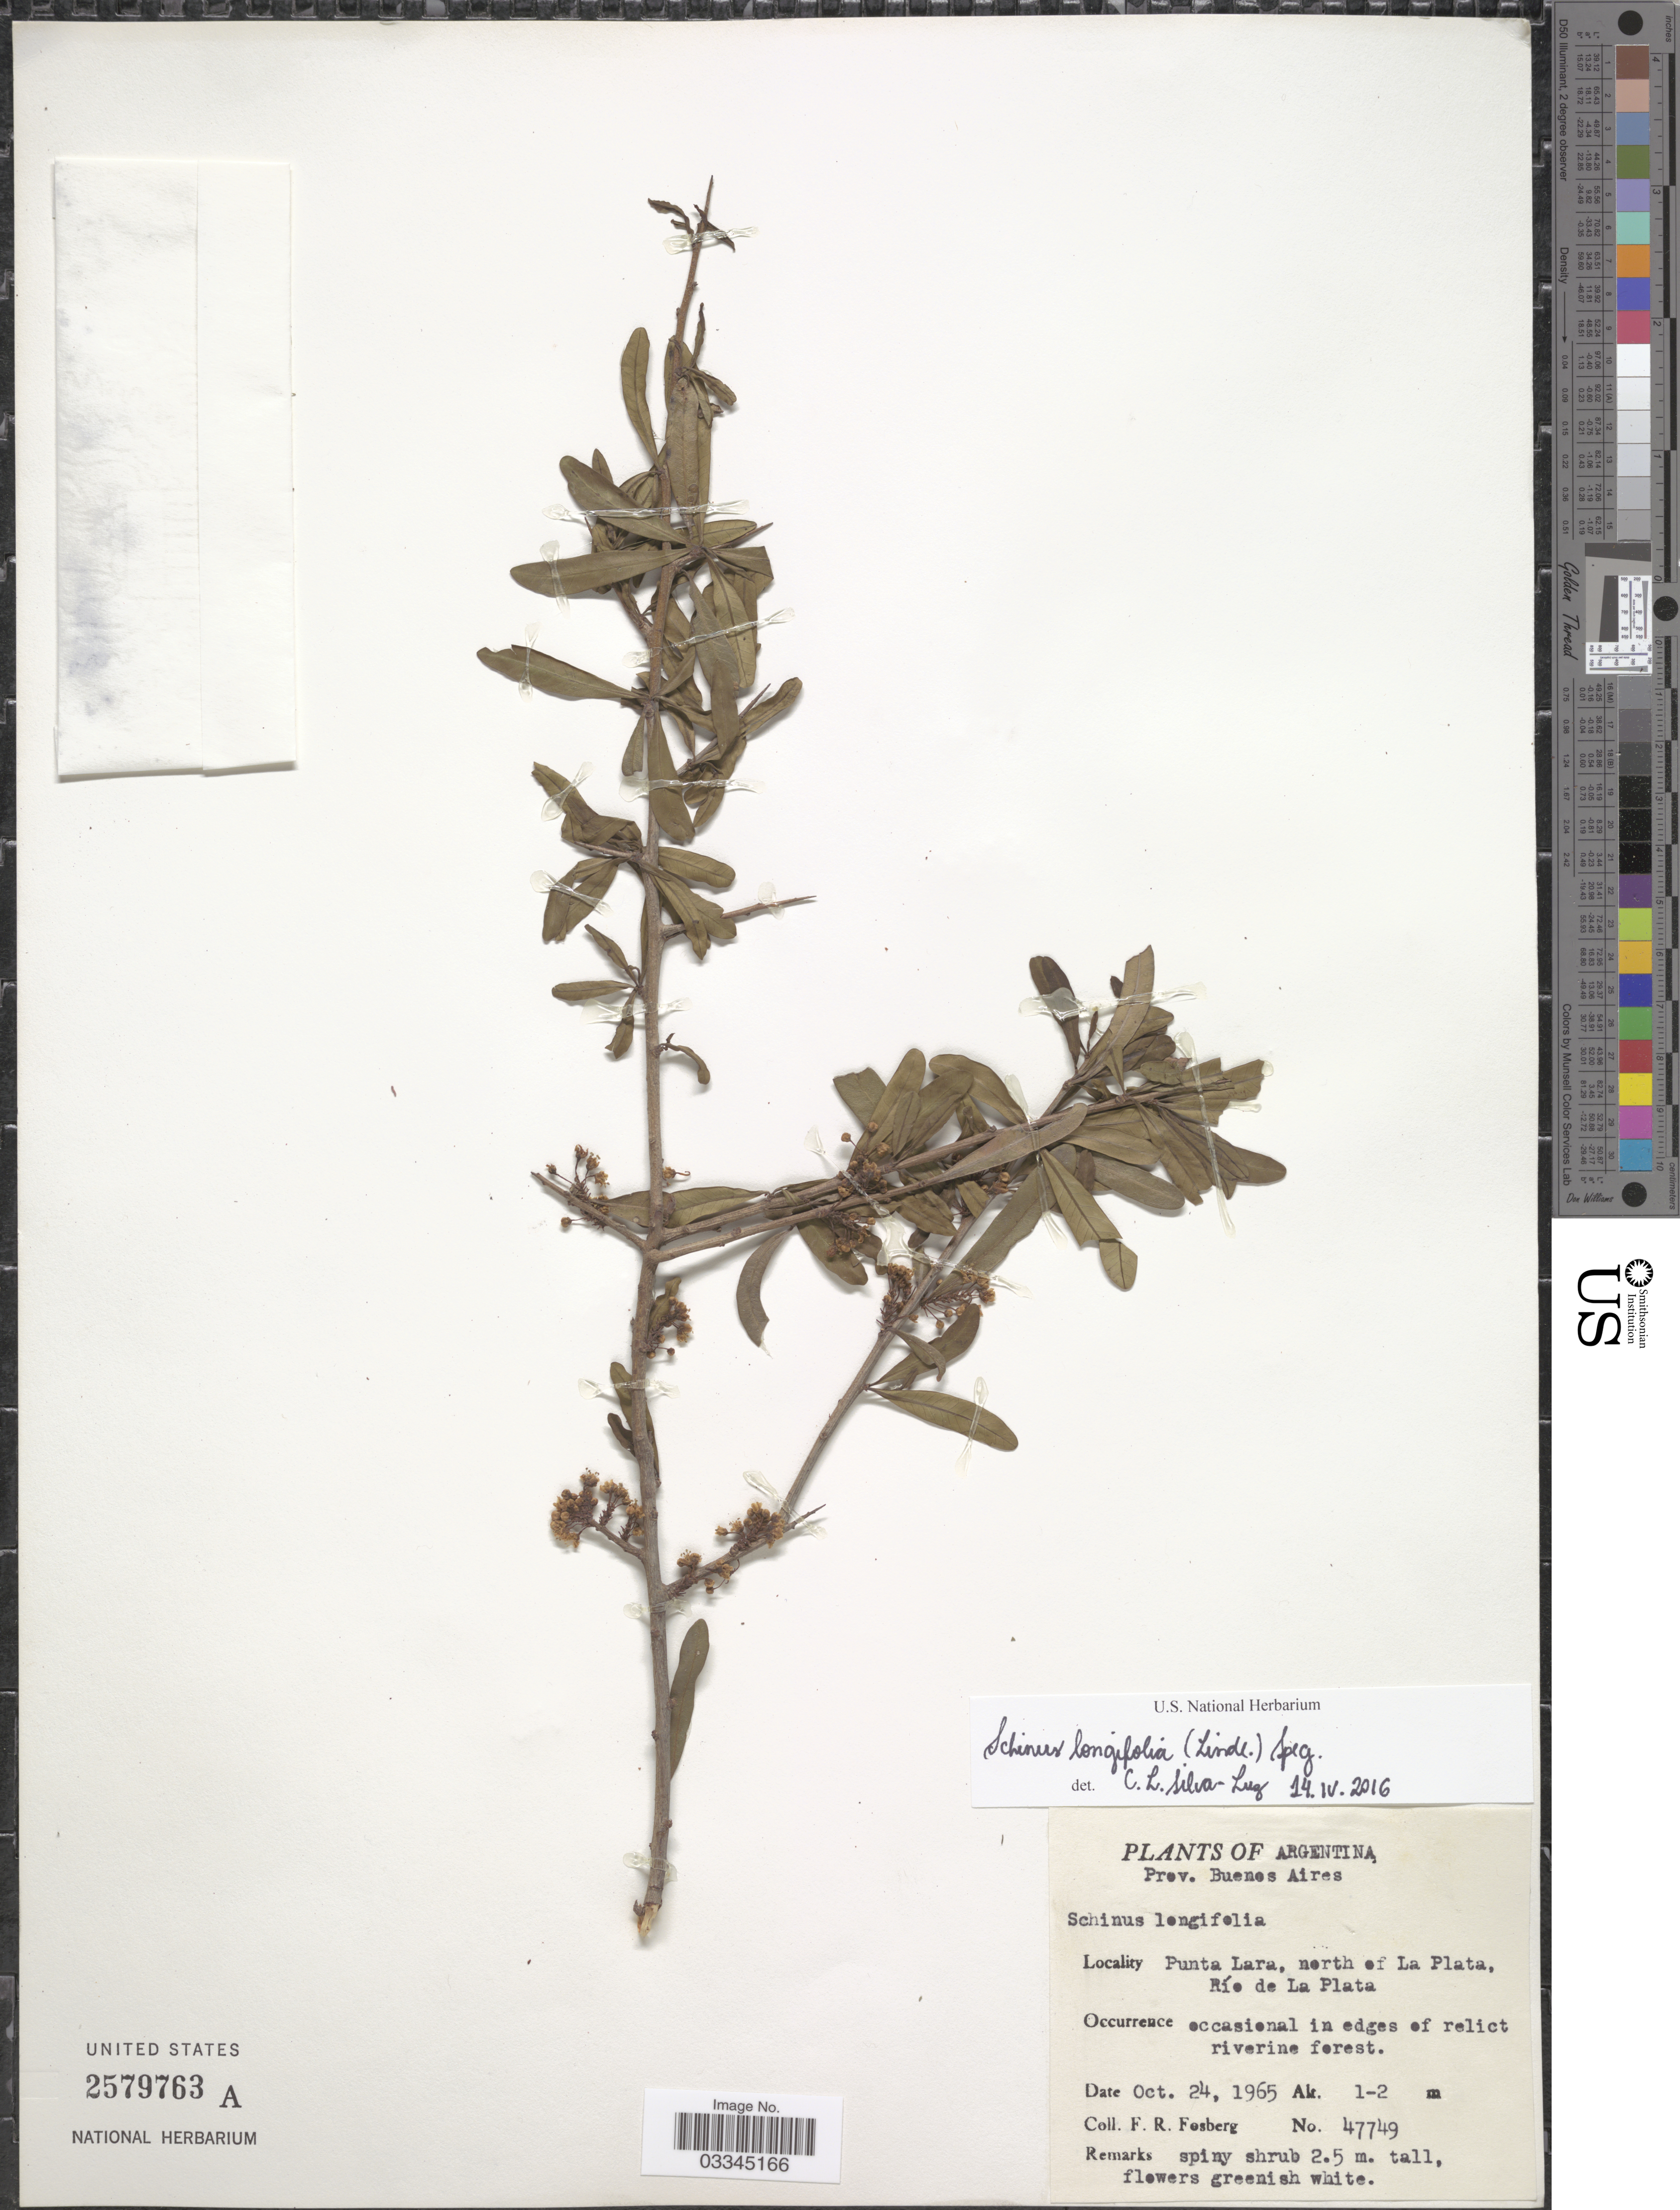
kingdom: Plantae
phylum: Tracheophyta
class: Magnoliopsida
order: Sapindales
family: Anacardiaceae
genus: Schinus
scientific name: Schinus longifolia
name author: (Lindl.) Speg.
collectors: F. R. Fosberg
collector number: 47749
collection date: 1965-10-24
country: Argentina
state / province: Buenos Aires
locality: Punta Lara, north of La Plata, Río de La Plata.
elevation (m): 1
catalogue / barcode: US 2579763A